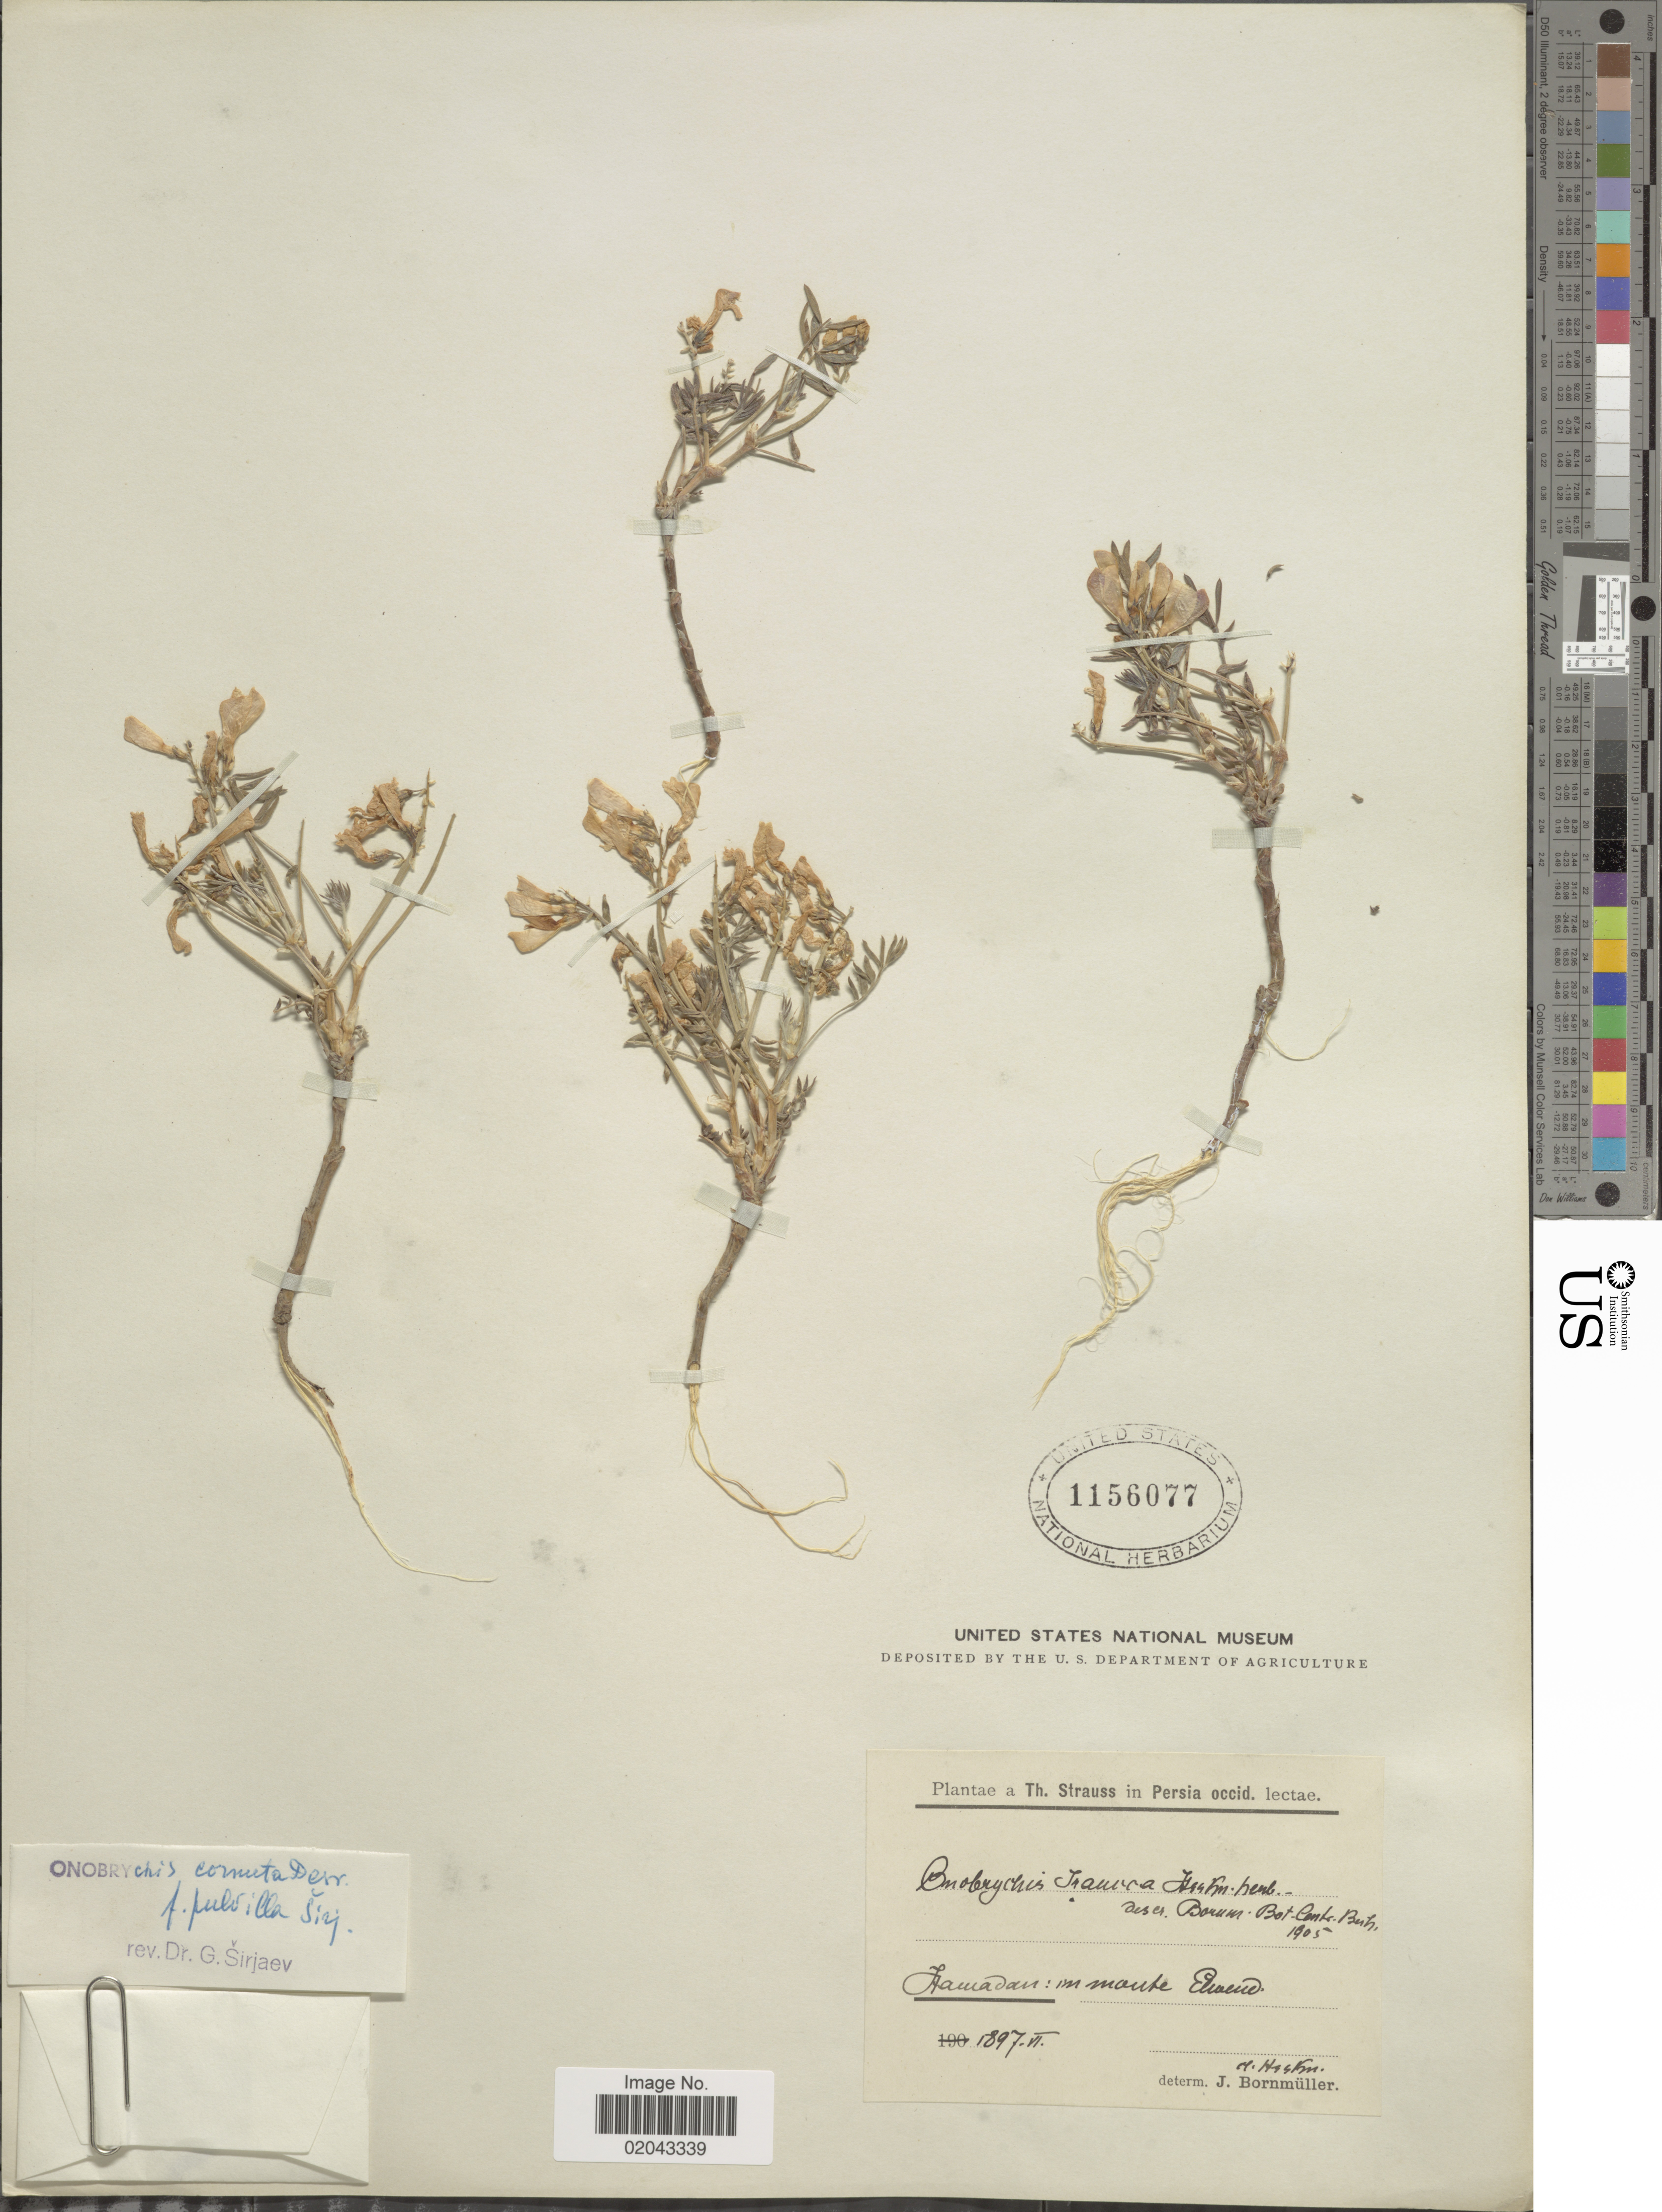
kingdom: Plantae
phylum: Tracheophyta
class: Magnoliopsida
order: Fabales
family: Fabaceae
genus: Onobrychis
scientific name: Onobrychis cornuta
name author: (L.) Desv.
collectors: T. Strauss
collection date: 1897-06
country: Iran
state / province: Hamadan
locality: Hamadan: in moute Elrauw [interpreted]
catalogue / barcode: US 1156077